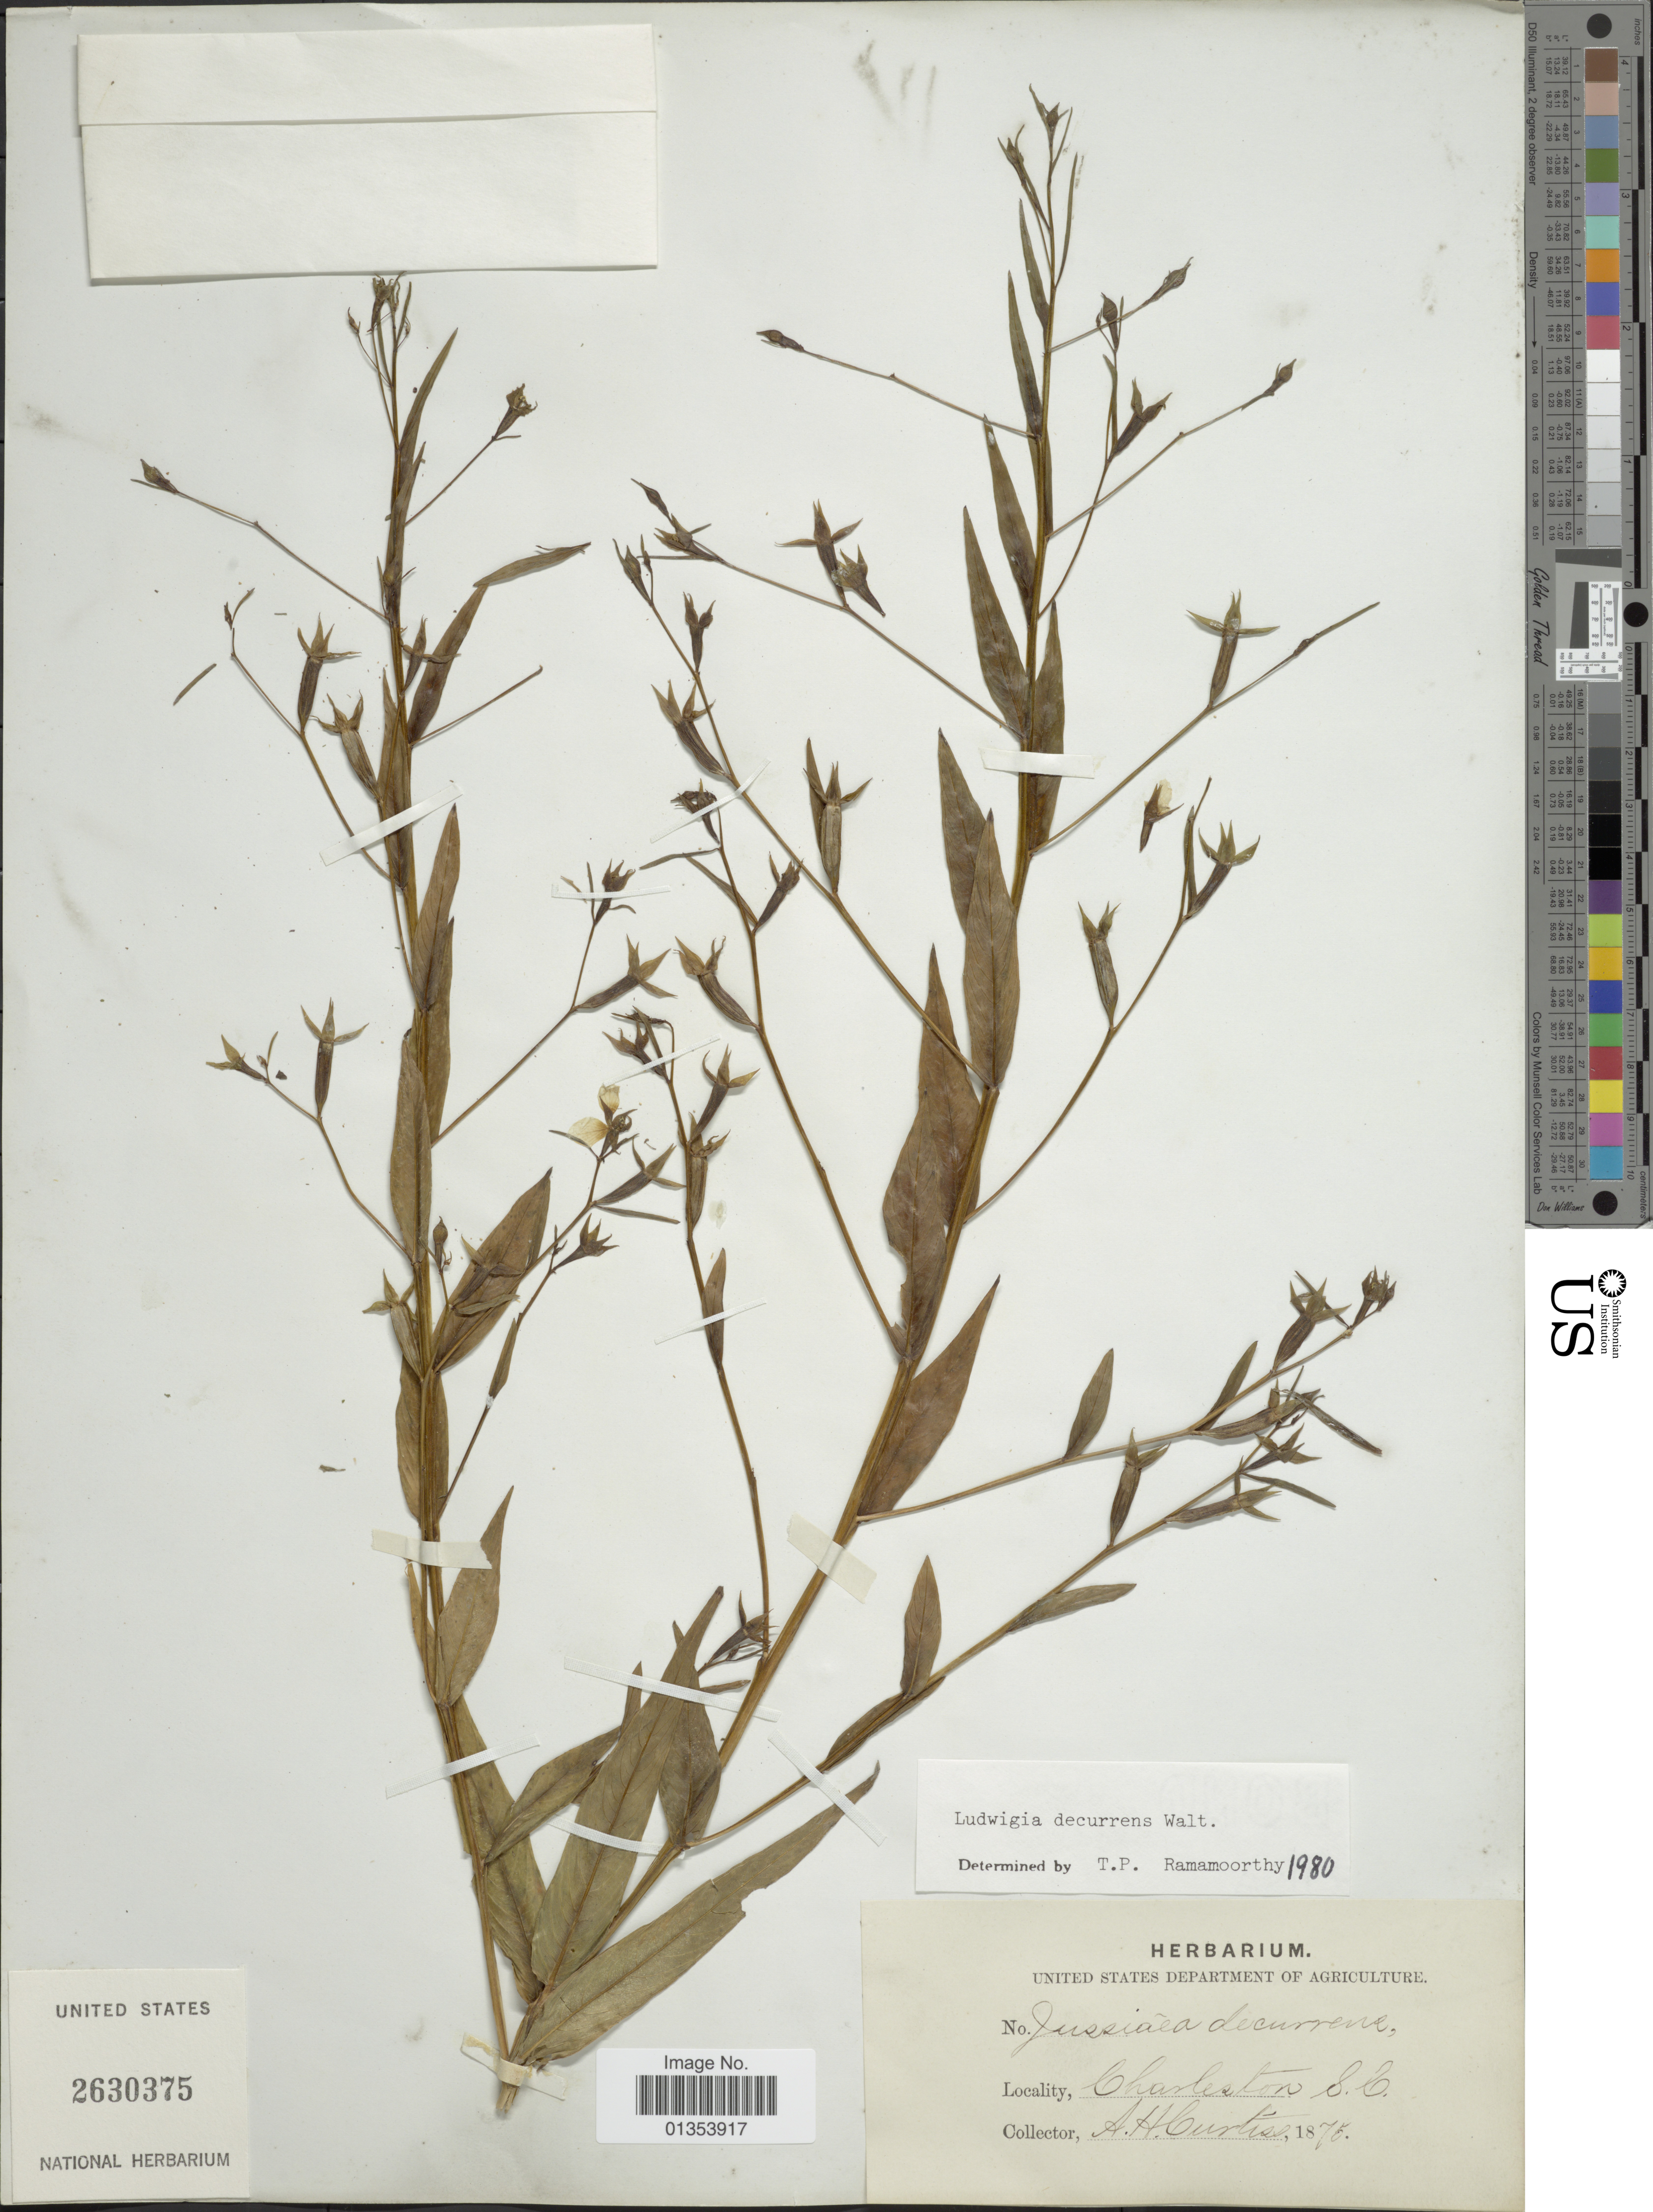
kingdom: Plantae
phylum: Tracheophyta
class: Magnoliopsida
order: Myrtales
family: Onagraceae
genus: Ludwigia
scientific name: Ludwigia decurrens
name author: Walter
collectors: A. H. Curtiss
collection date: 1875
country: United States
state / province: South Carolina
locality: Charleston S.C.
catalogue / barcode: US 2630375